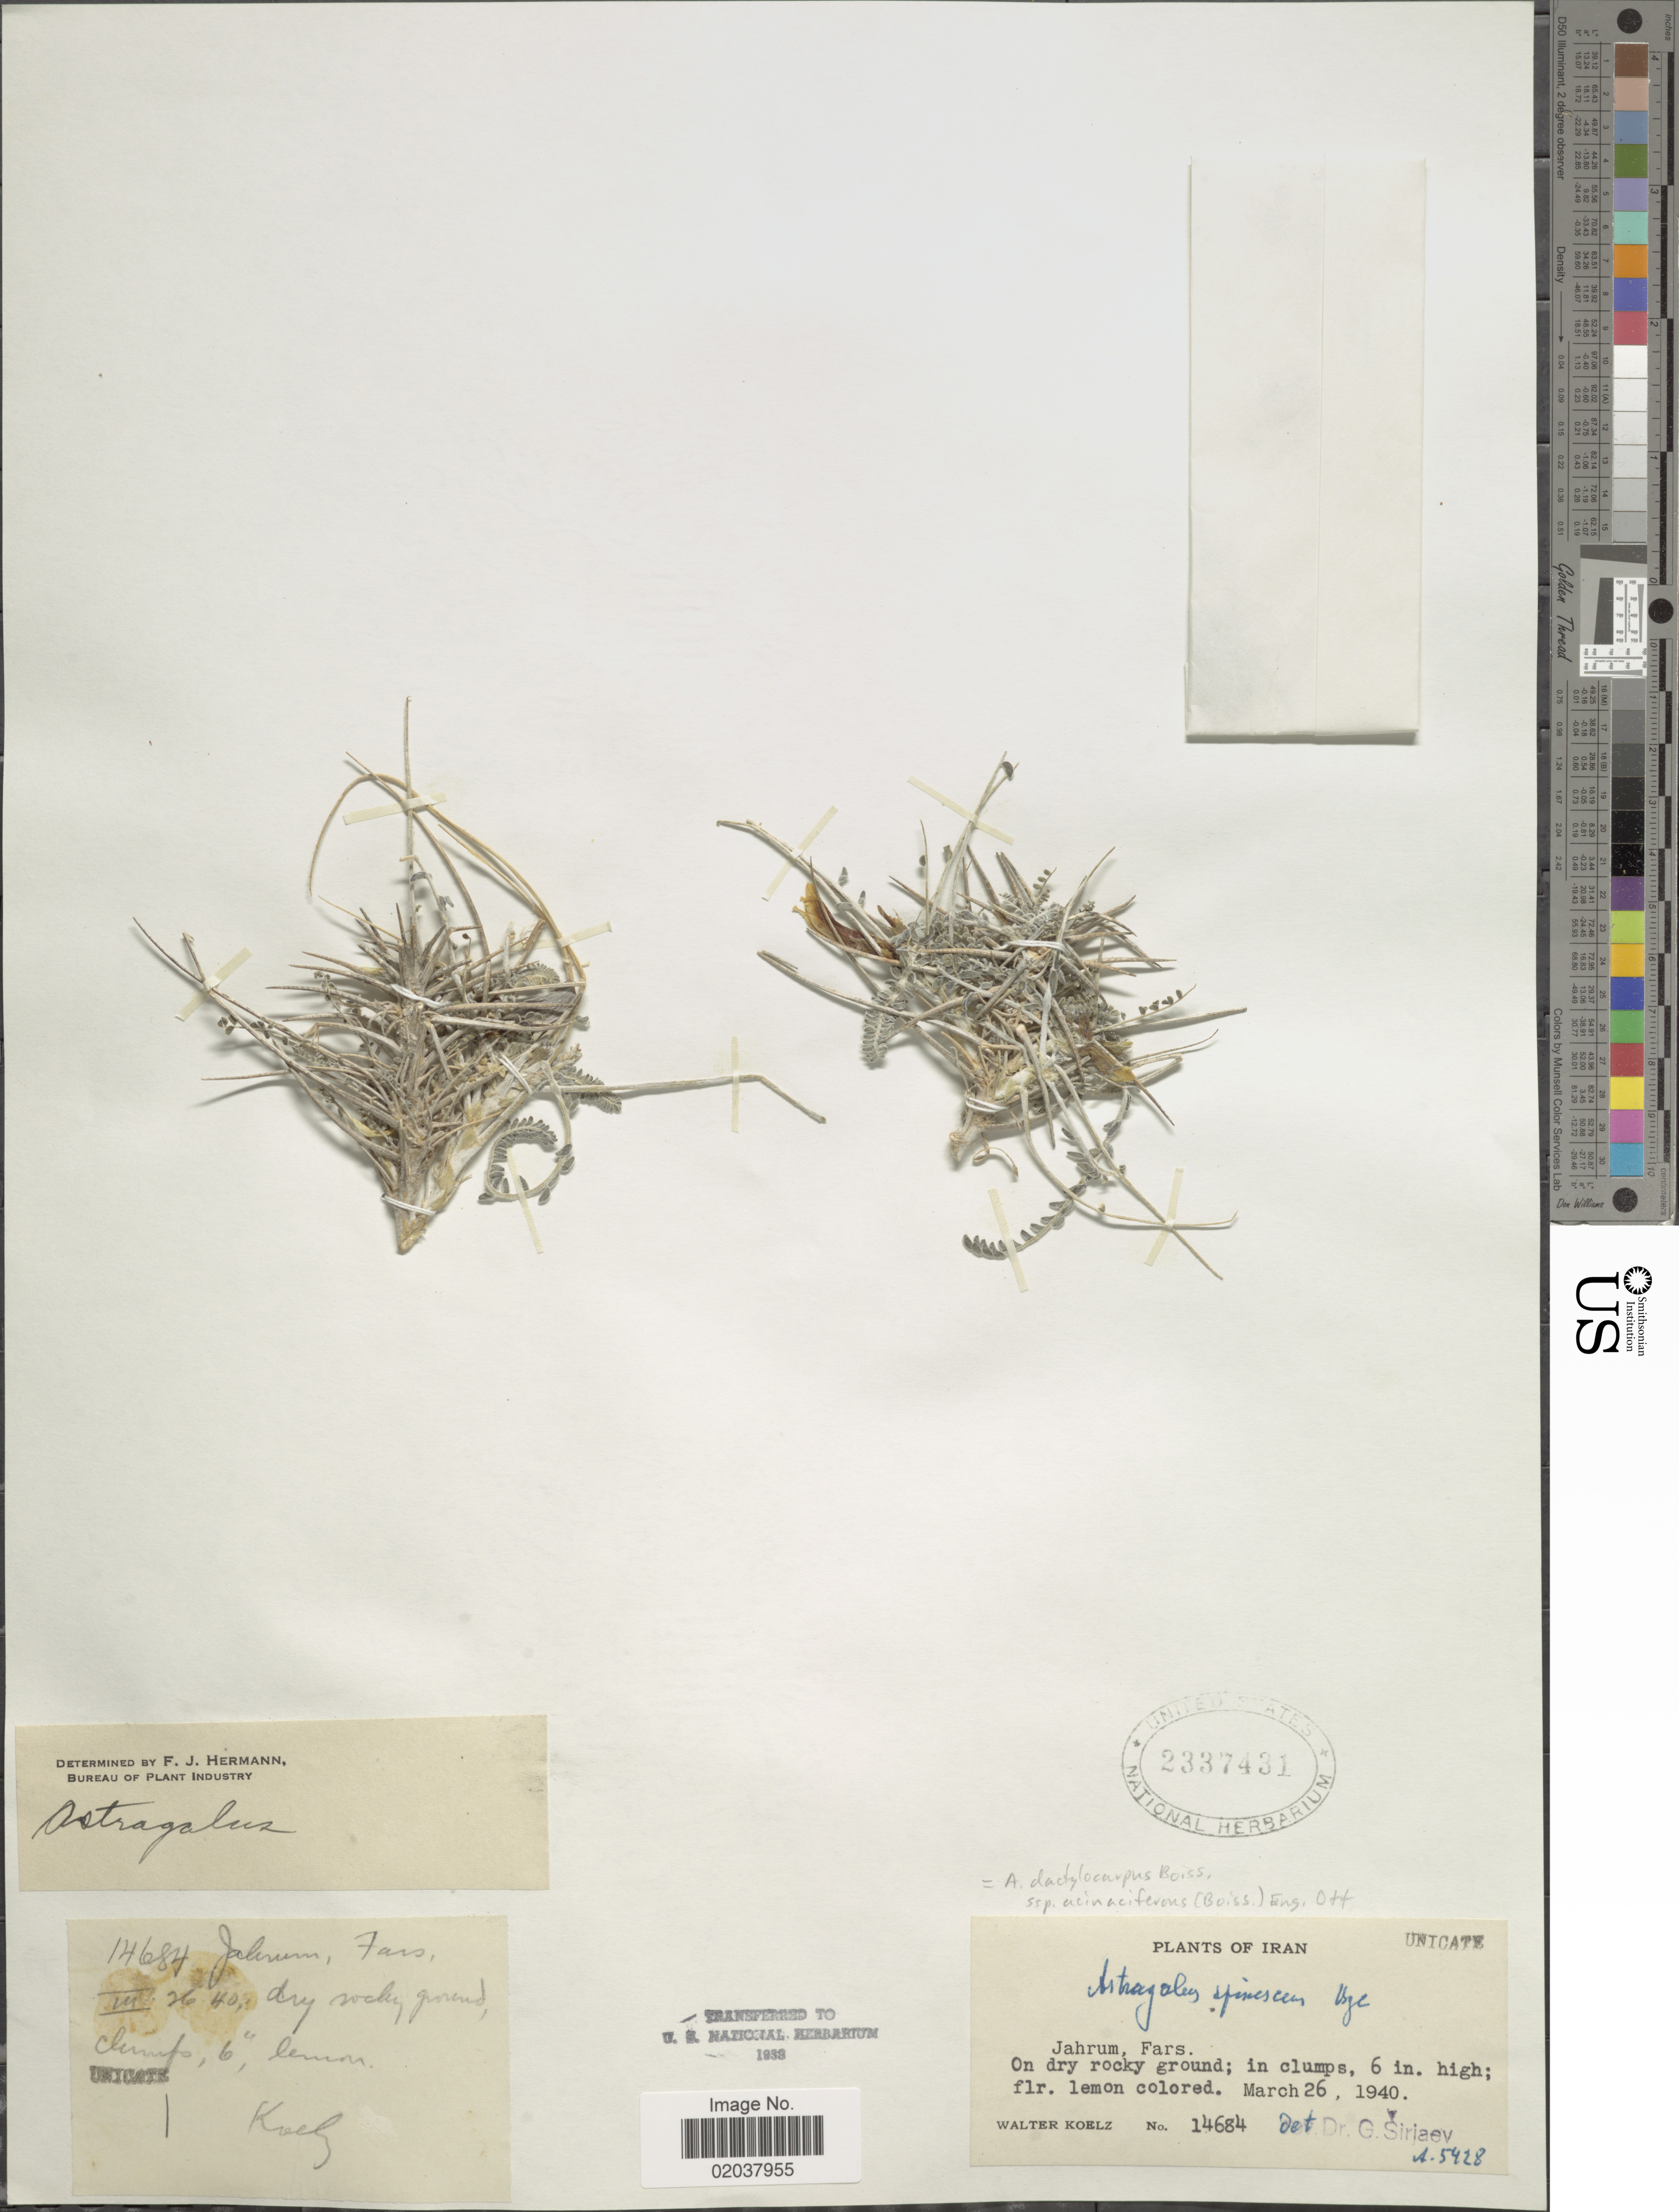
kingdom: Plantae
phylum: Tracheophyta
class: Magnoliopsida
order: Fabales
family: Fabaceae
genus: Astragalus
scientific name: Astragalus dactylocarpus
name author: Boiss.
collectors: W. N. Koelz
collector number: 14684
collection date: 1940-03-26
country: Iran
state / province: Fars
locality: Jahrum, Fars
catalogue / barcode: US 2337431